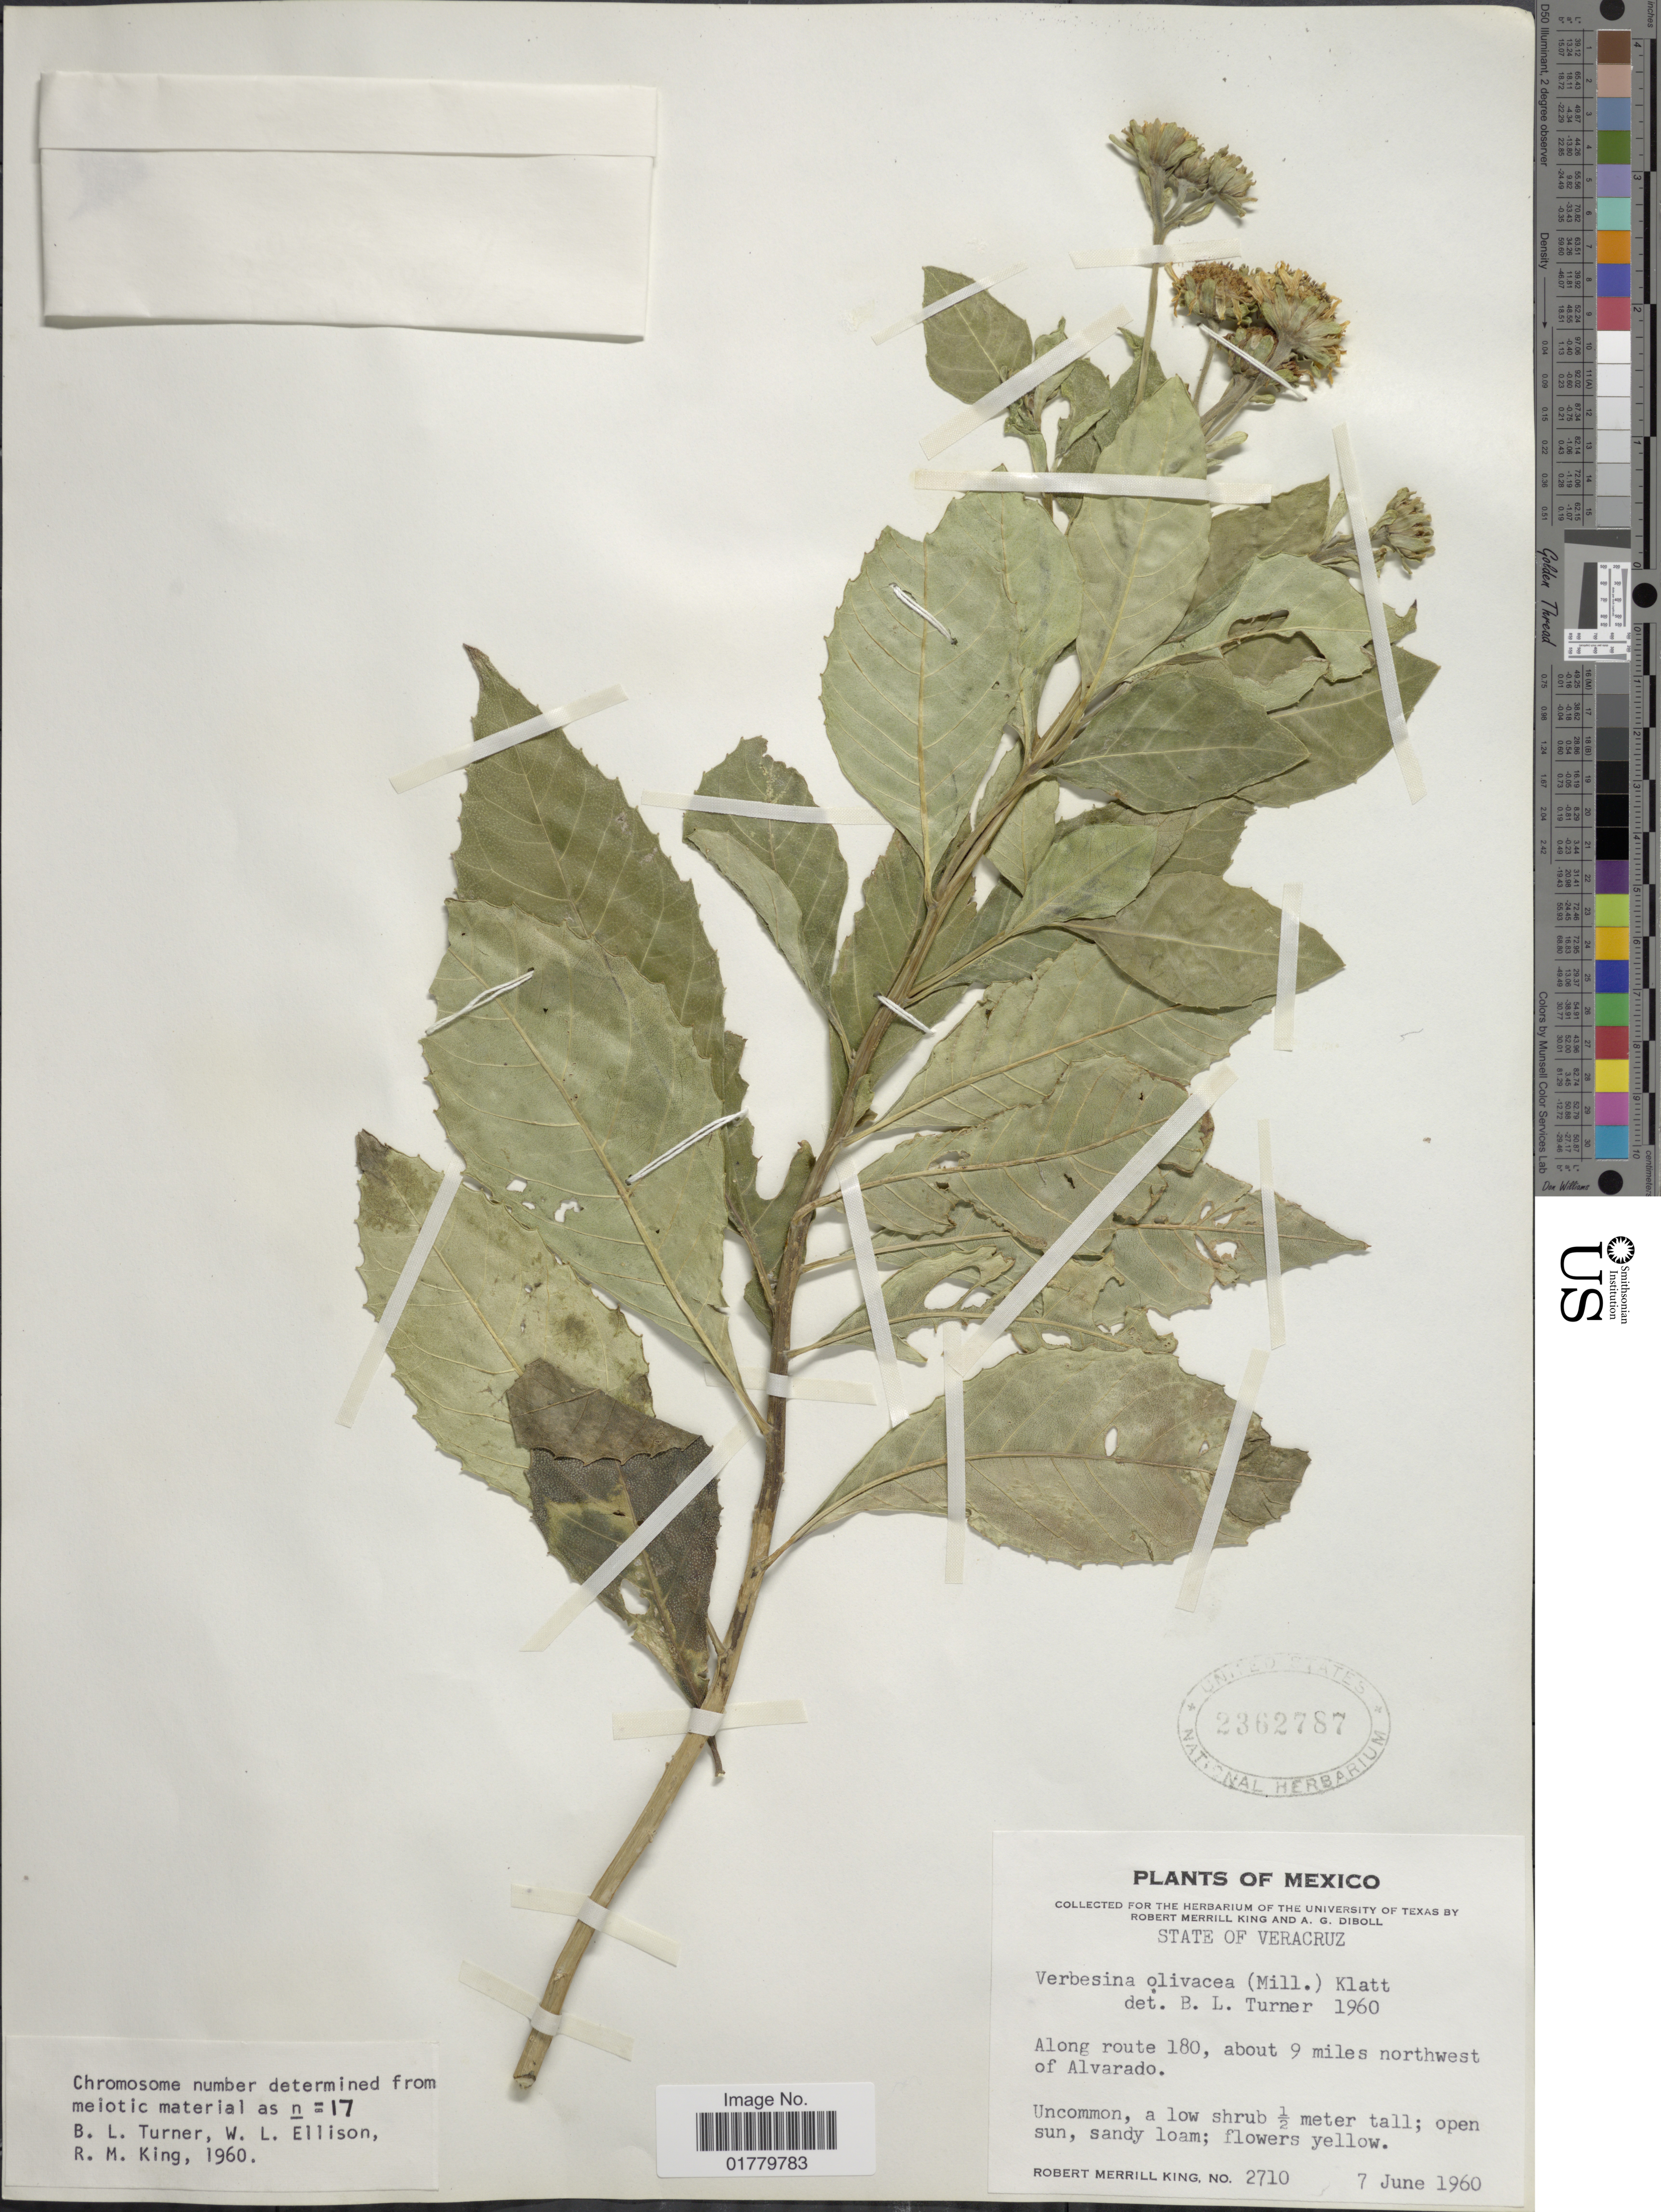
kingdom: Plantae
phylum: Tracheophyta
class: Magnoliopsida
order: Asterales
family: Asteraceae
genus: Verbesina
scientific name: Verbesina lindenii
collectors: R. M. King & A. Diboll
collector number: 2710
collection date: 1960-06-07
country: Mexico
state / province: Veracruz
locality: State of Veracruz. Along route 180, about 9 miles northwest of Alvarado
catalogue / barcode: US 2362787